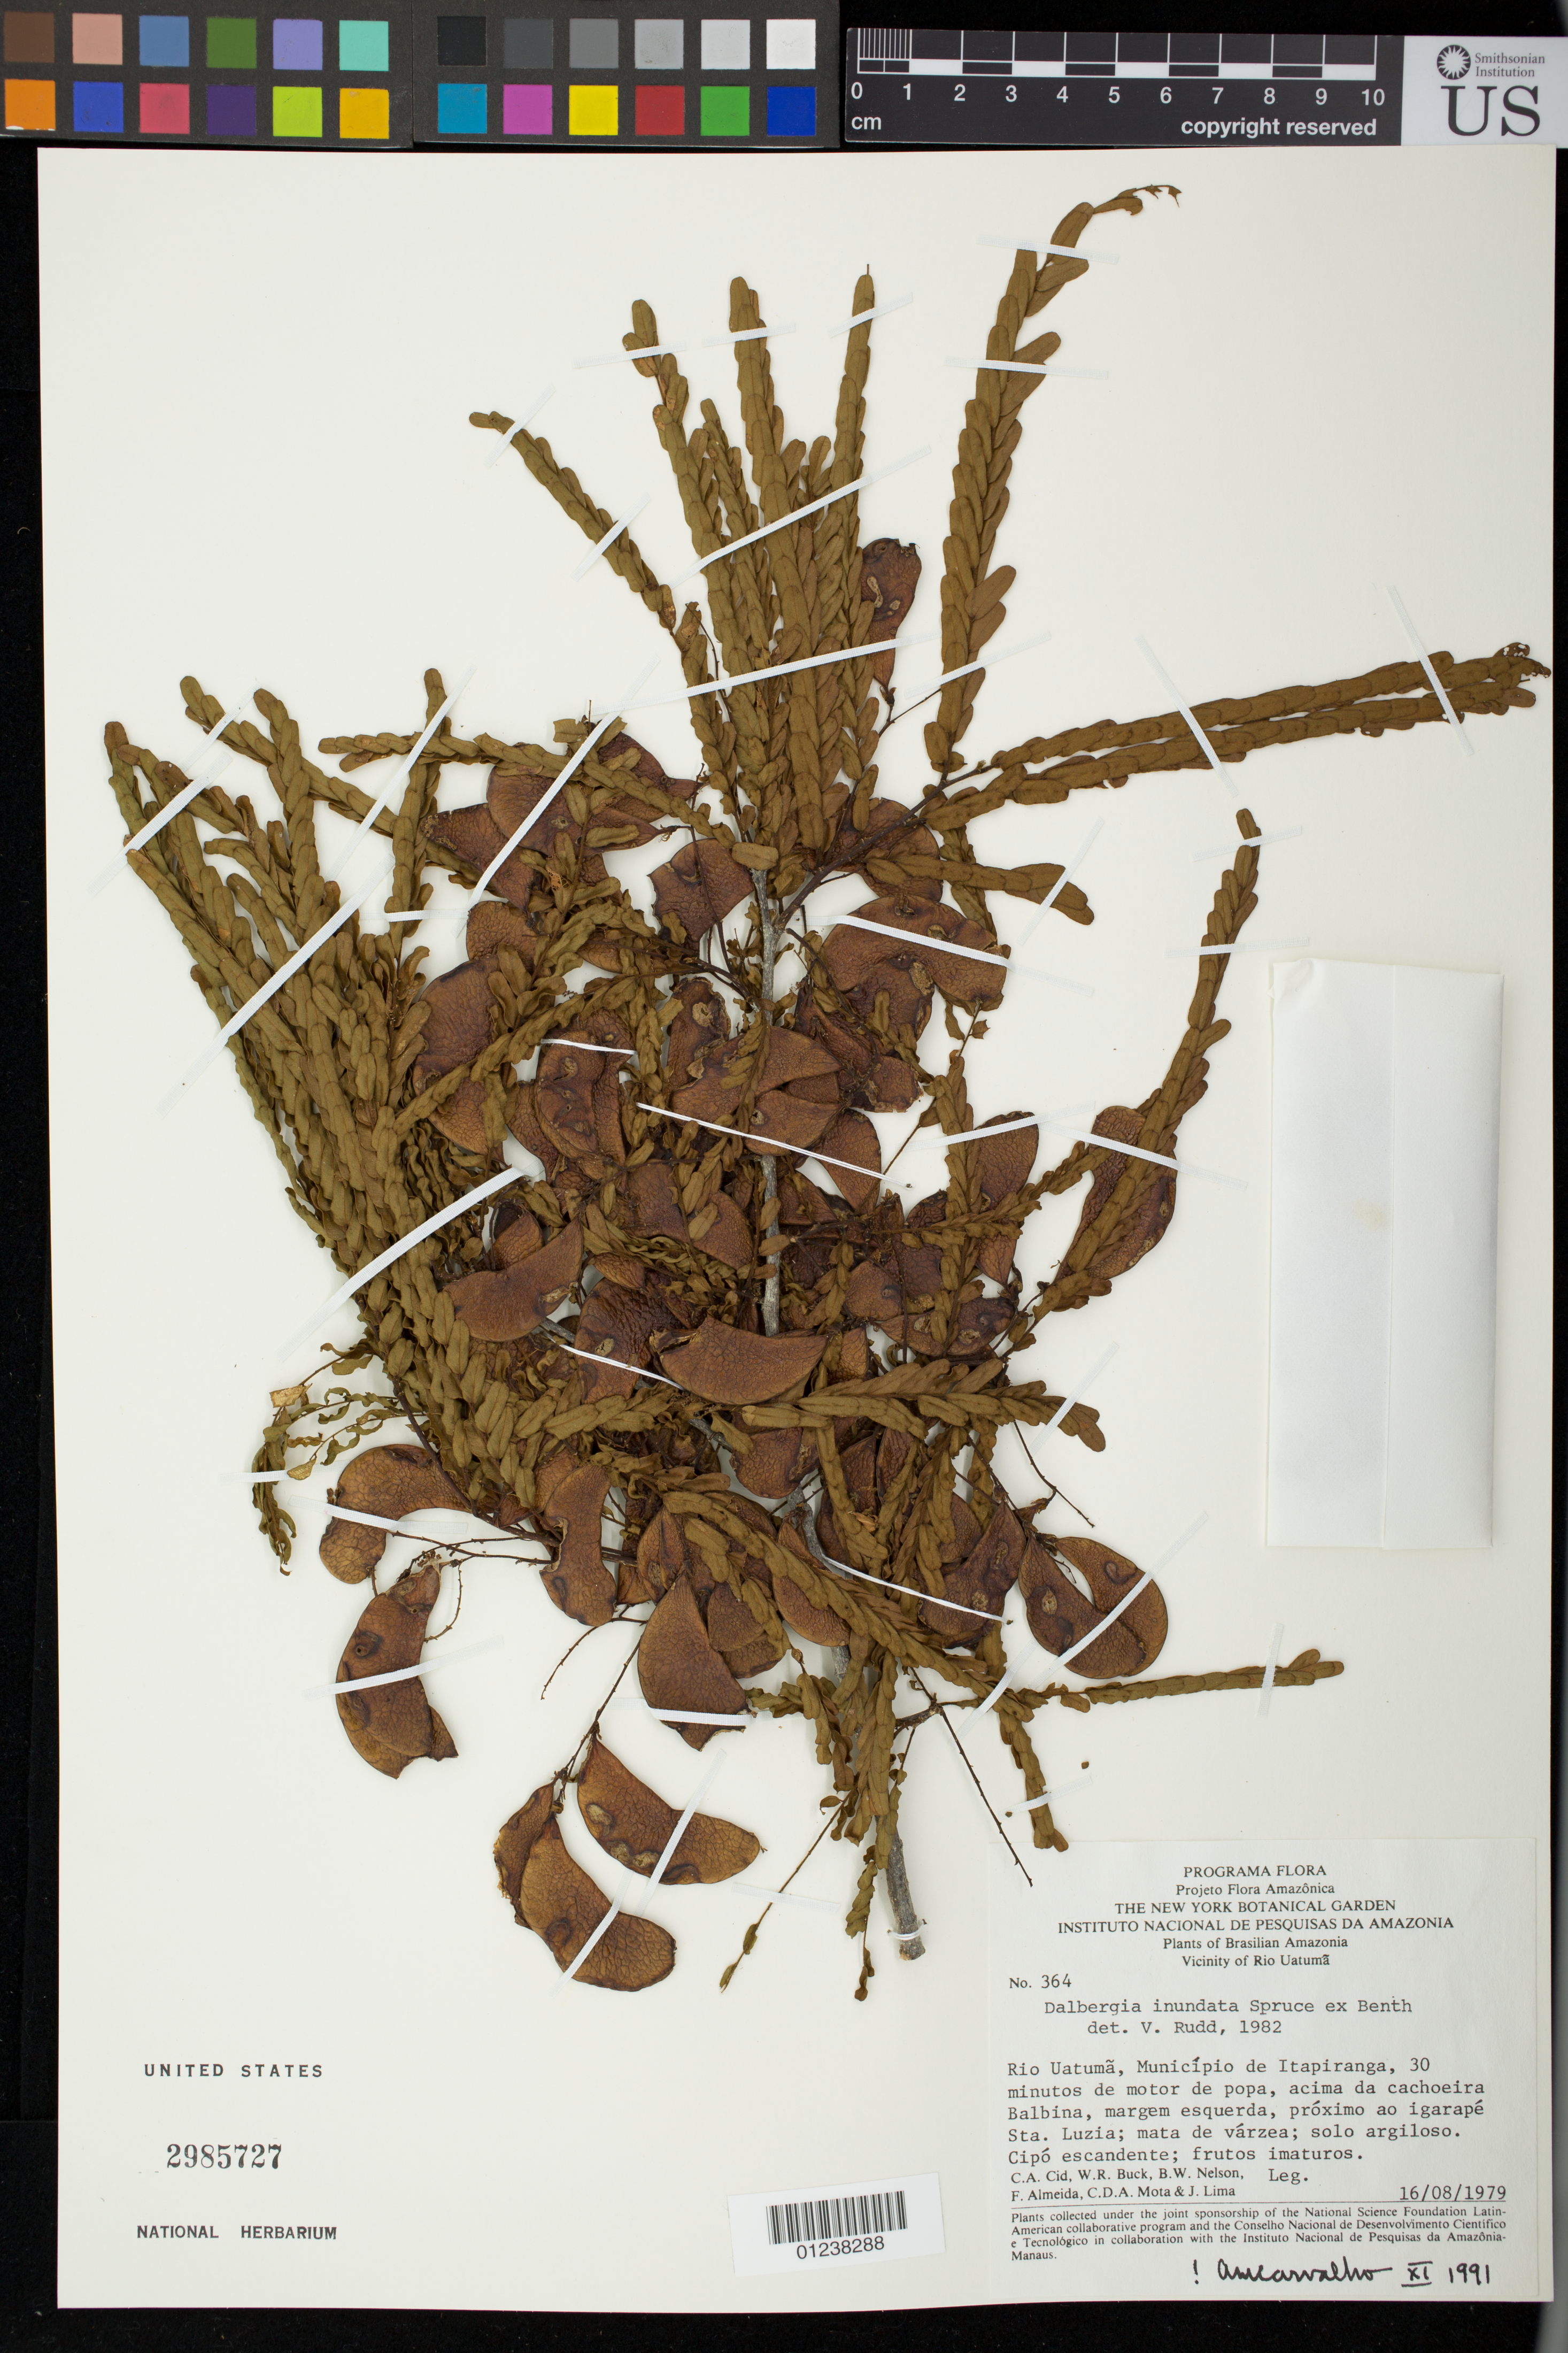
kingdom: Plantae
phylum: Tracheophyta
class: Magnoliopsida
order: Fabales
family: Fabaceae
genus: Dalbergia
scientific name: Dalbergia inundata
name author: Benth.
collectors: C. A. Cid Ferreira, W. R. Buck, B. W. Nelson, F. Almeda, C. D. A. Mota & J. Lima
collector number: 364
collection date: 1979-08-16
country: Brazil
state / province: Amazonas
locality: Rio Uatuma, Municipio de Itapiranga, 30 minutos de motor de popa, acima da cachoeira Balbina, margem esquerda, proximo ao igarape, Sta. Luzia.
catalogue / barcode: US 2985727